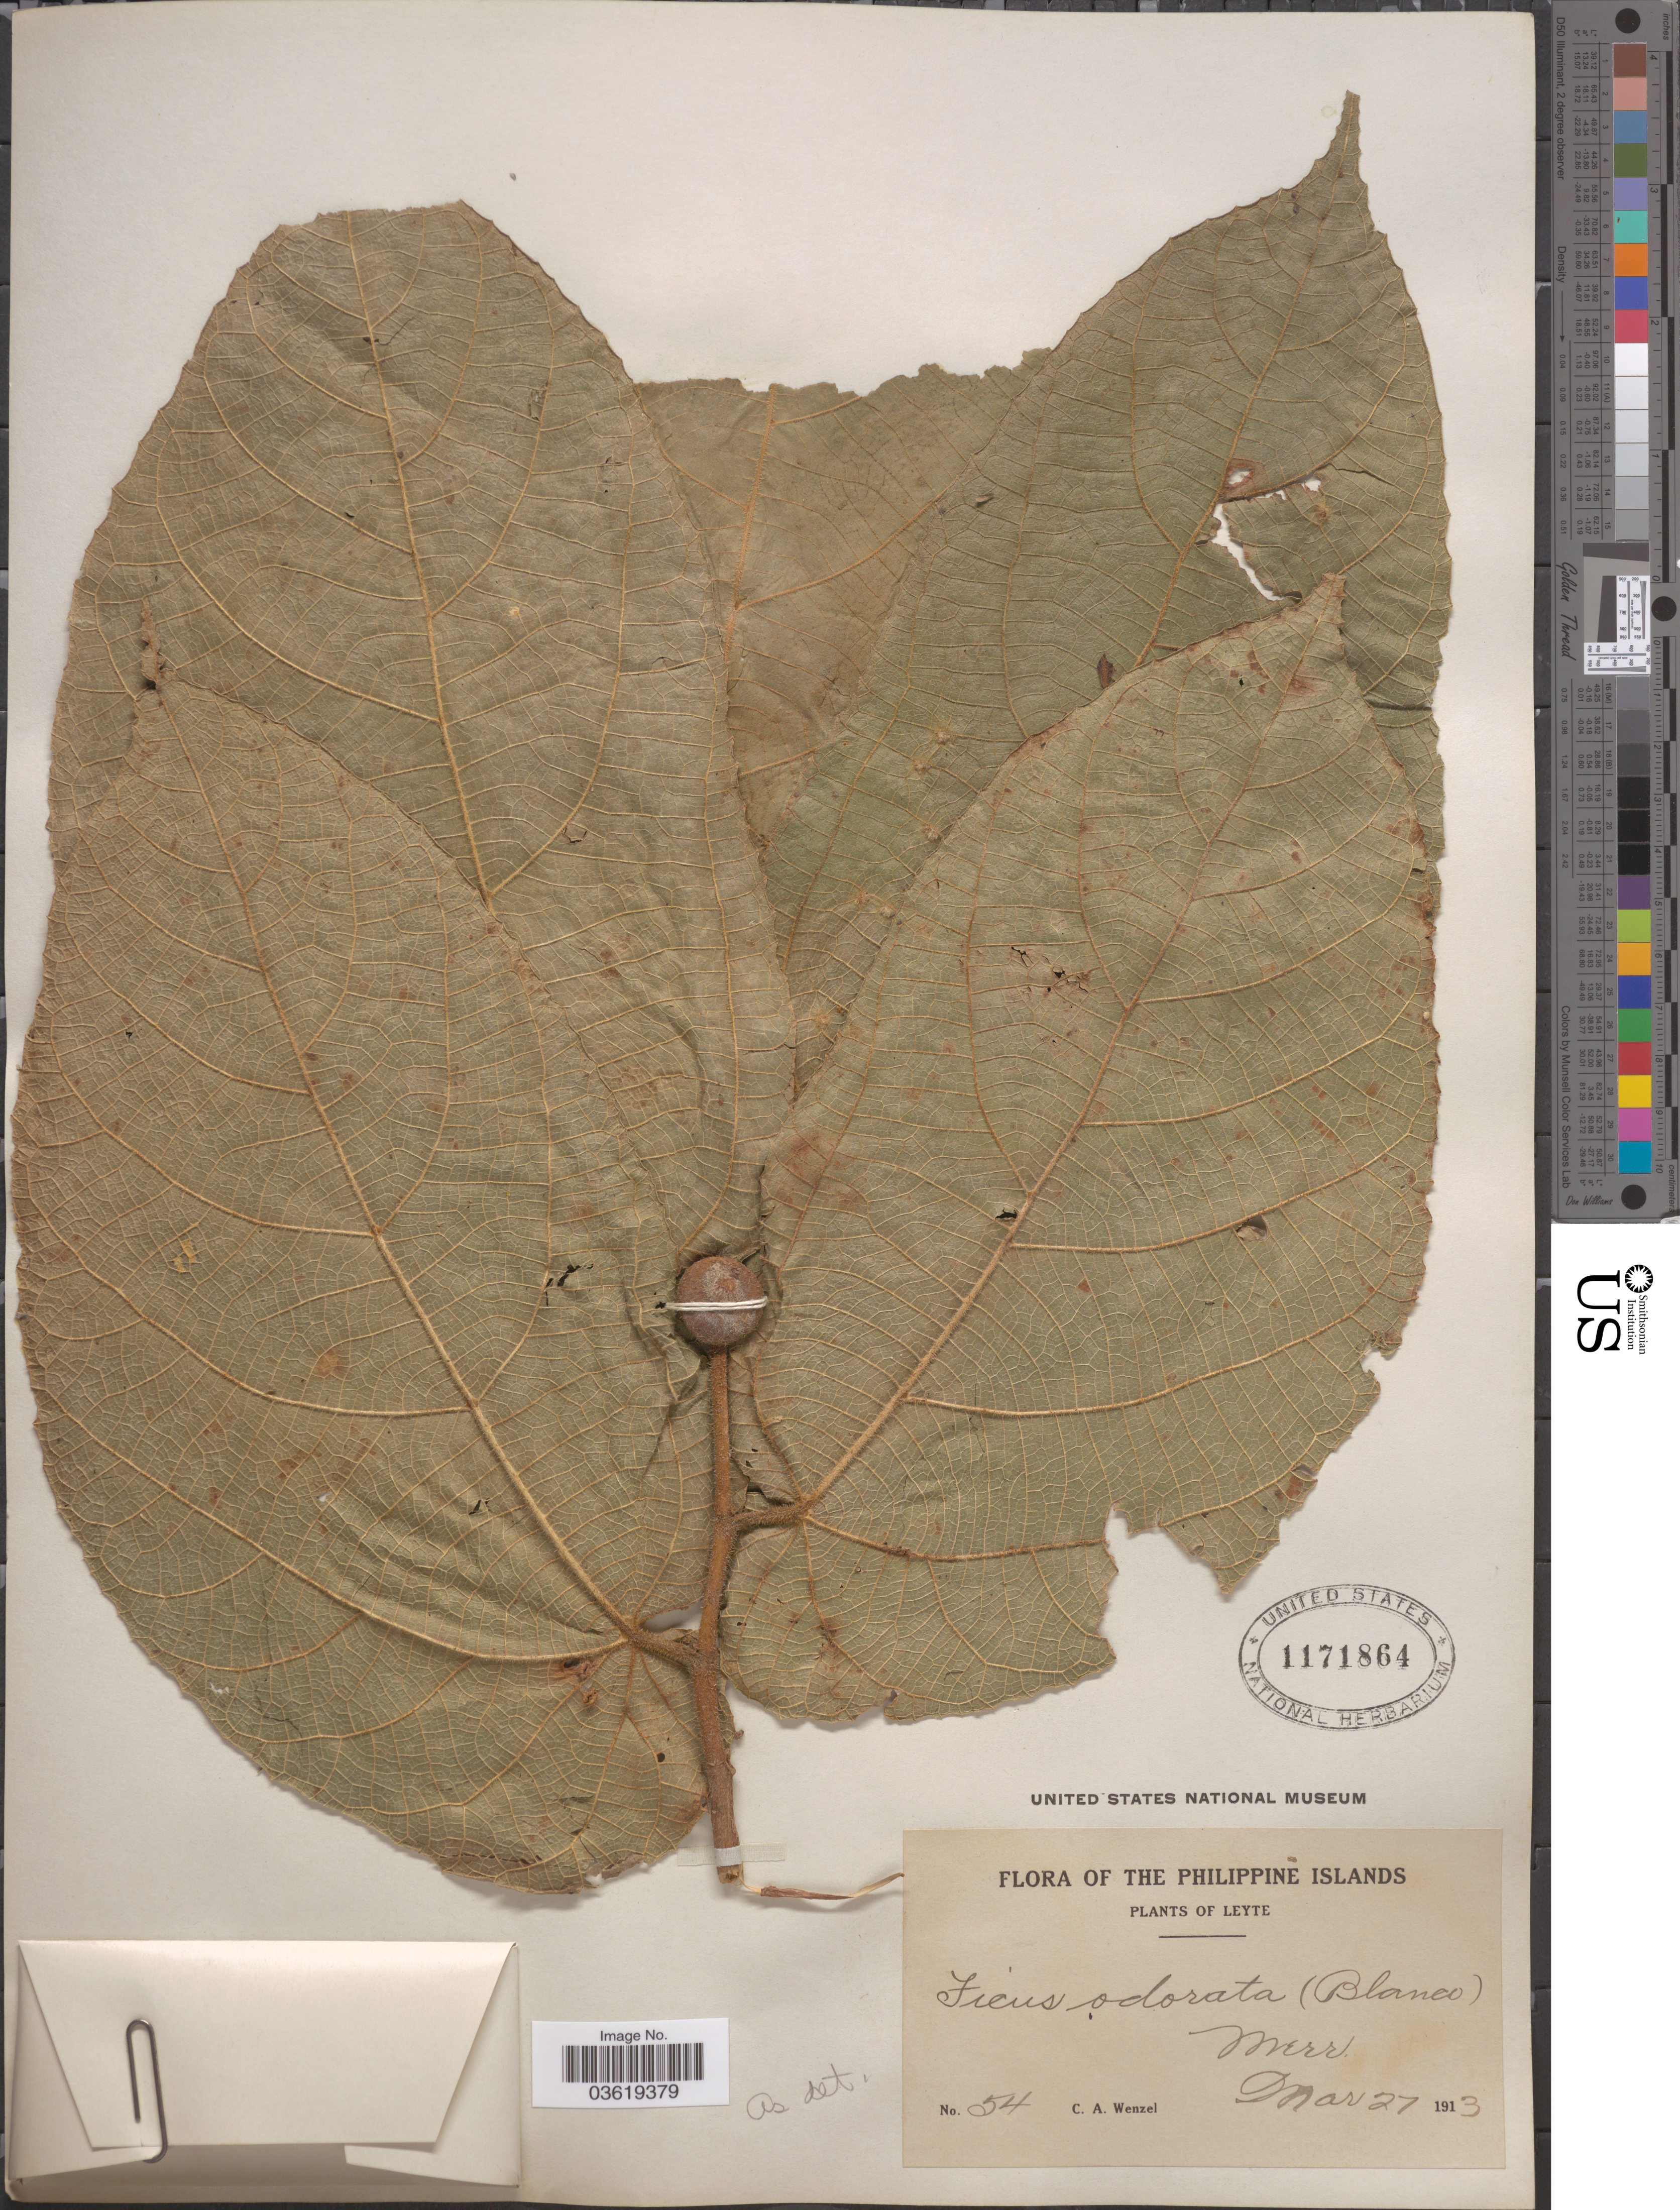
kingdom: Plantae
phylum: Tracheophyta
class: Magnoliopsida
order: Rosales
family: Moraceae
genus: Ficus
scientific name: Ficus odorata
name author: (Blanco) Merr.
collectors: C. Wenzel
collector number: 54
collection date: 1913-03-27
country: Philippines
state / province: Eastern Visayas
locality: The Philippine Islands, Leyte.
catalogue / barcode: US 1171864